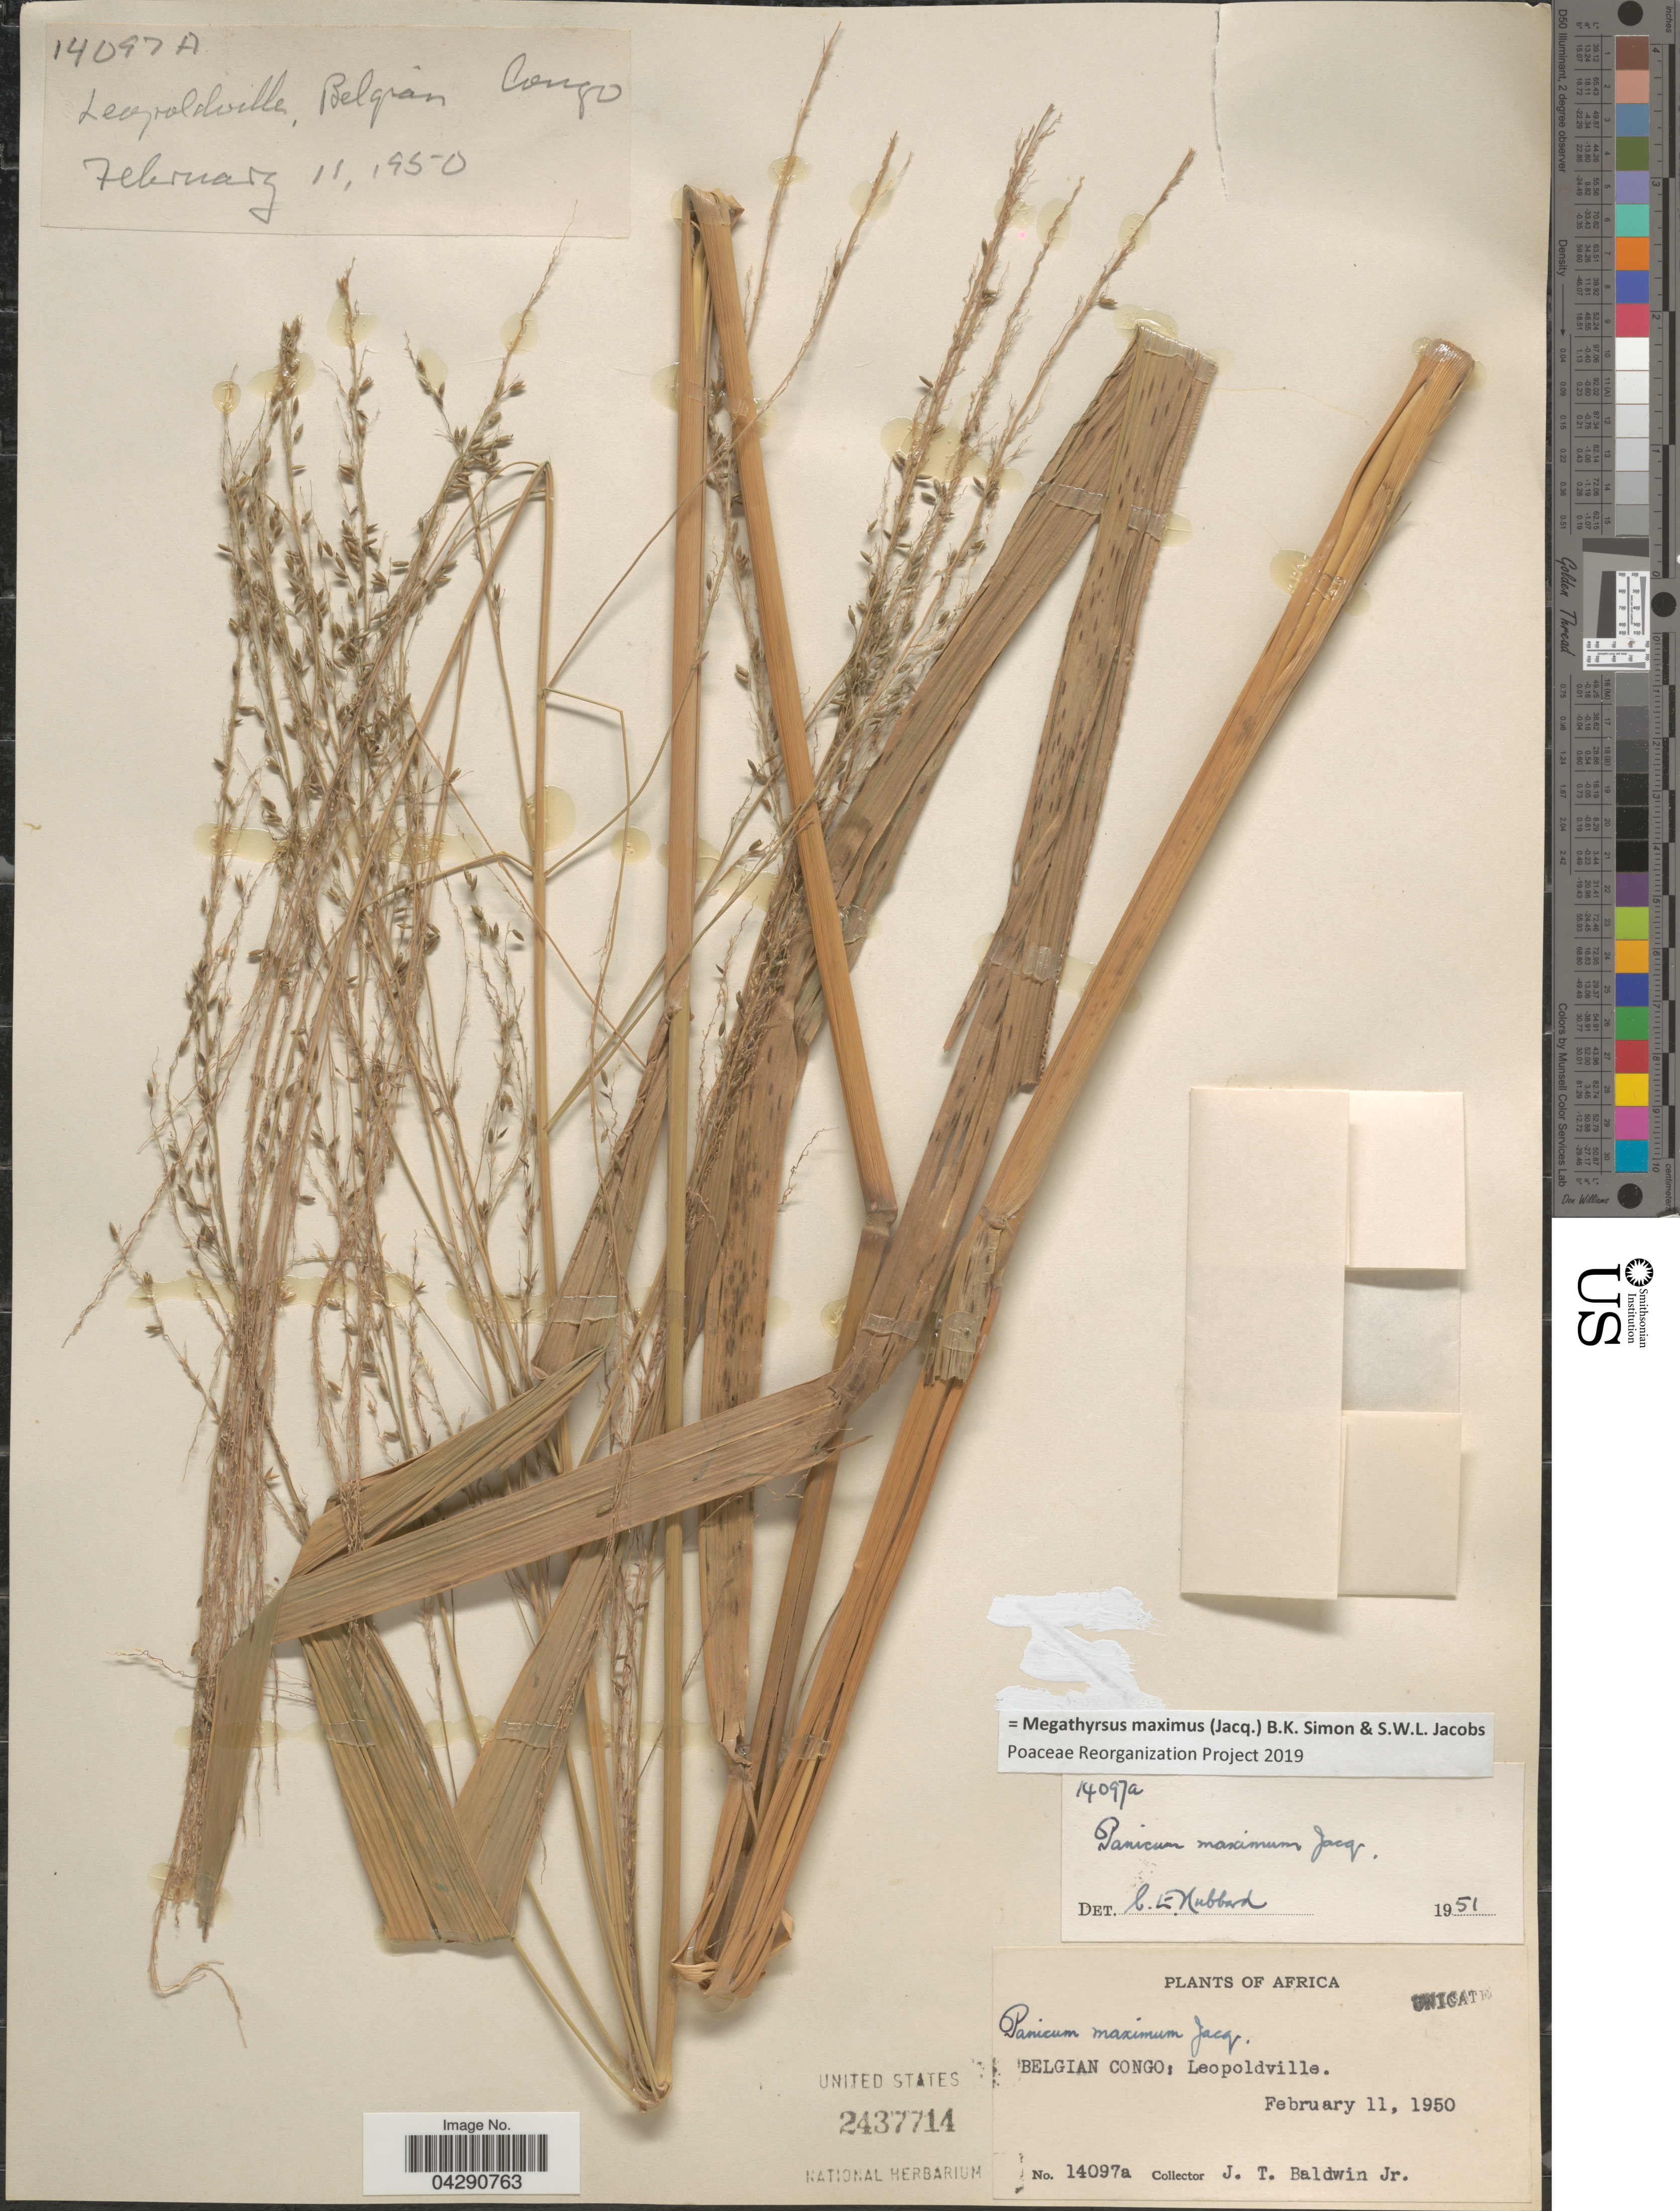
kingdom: Plantae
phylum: Tracheophyta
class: Liliopsida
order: Poales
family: Poaceae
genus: Megathyrsus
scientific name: Megathyrsus maximus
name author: (Jacq.) B.K. Simon & S.W.L. Jacobs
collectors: J. T. Baldwin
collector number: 14097a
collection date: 1950-02-11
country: Congo, Democratic Republic of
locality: Belgian Congo: Leopoldville.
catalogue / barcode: US 2437714